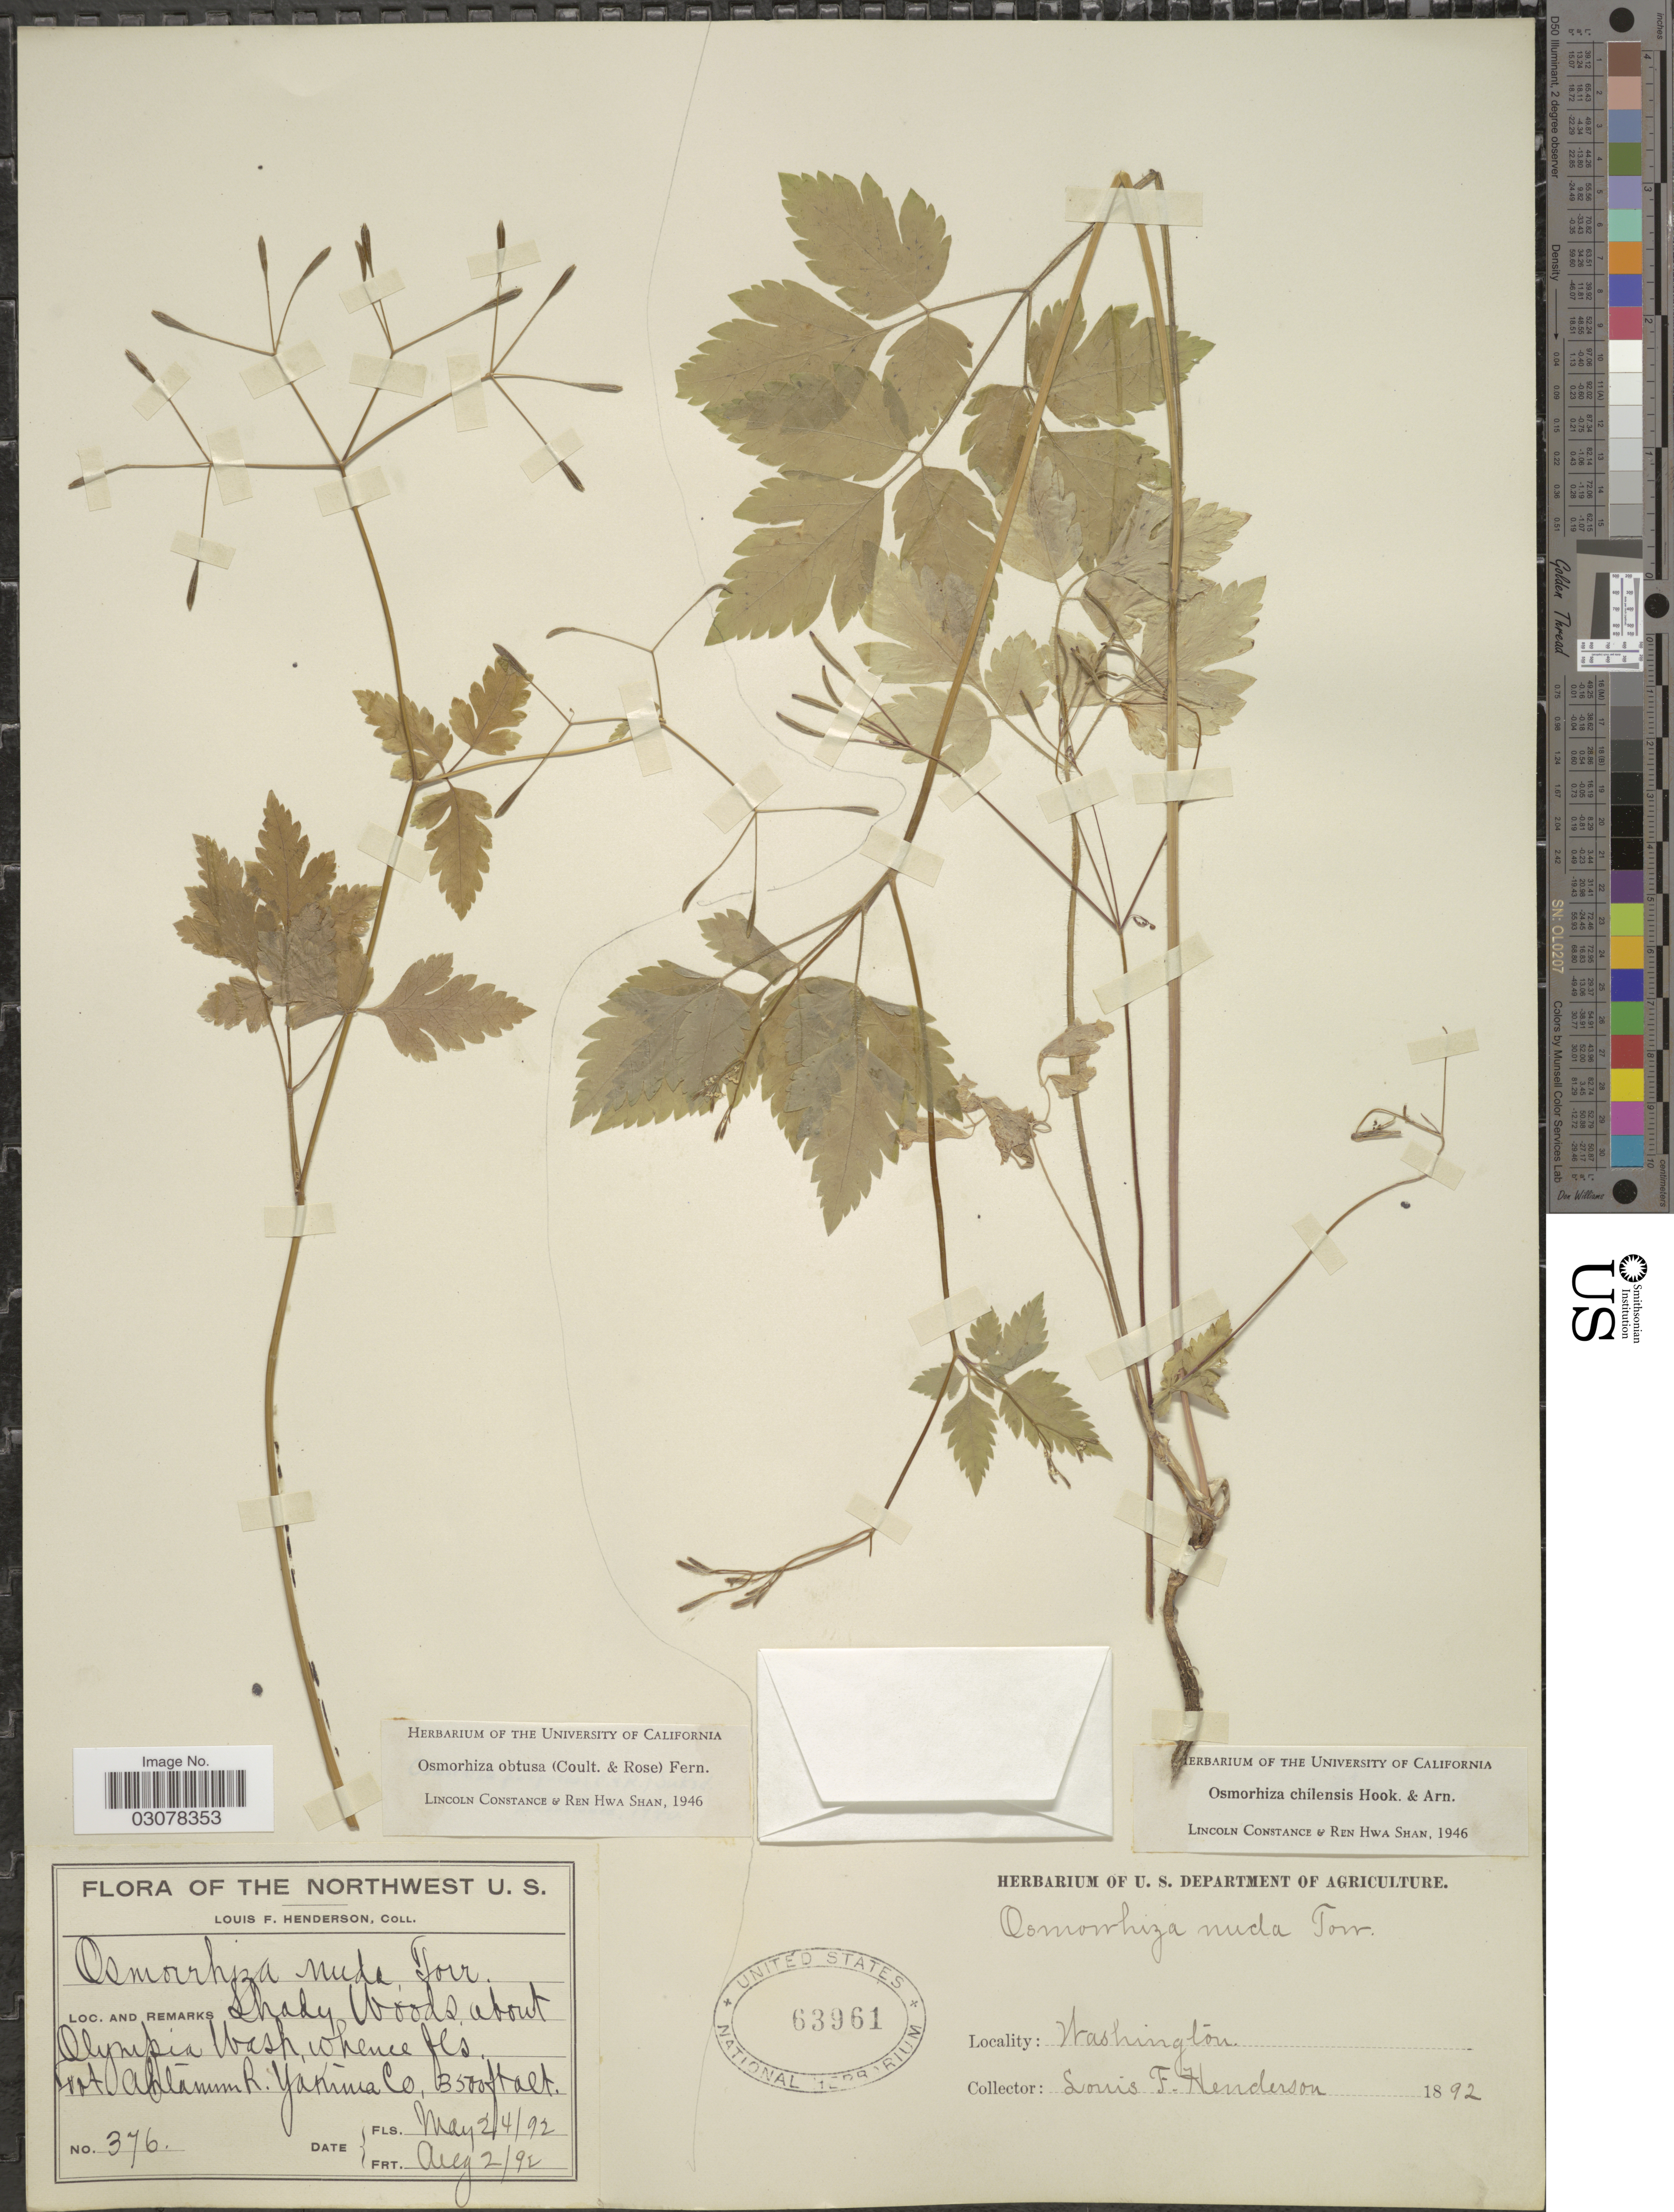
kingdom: Plantae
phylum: Tracheophyta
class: Magnoliopsida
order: Apiales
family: Apiaceae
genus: Osmorhiza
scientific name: Osmorhiza chilensis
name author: Hook. & Arn.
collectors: L. Henderson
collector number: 376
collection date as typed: Transcribed d/m/y: 24/5/92 to 2/8/92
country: United States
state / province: Washington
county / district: Yakima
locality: Northwest U. S. About Olympia Wash. Ahtanum R. Yakima Co.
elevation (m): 1067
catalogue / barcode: US 63961